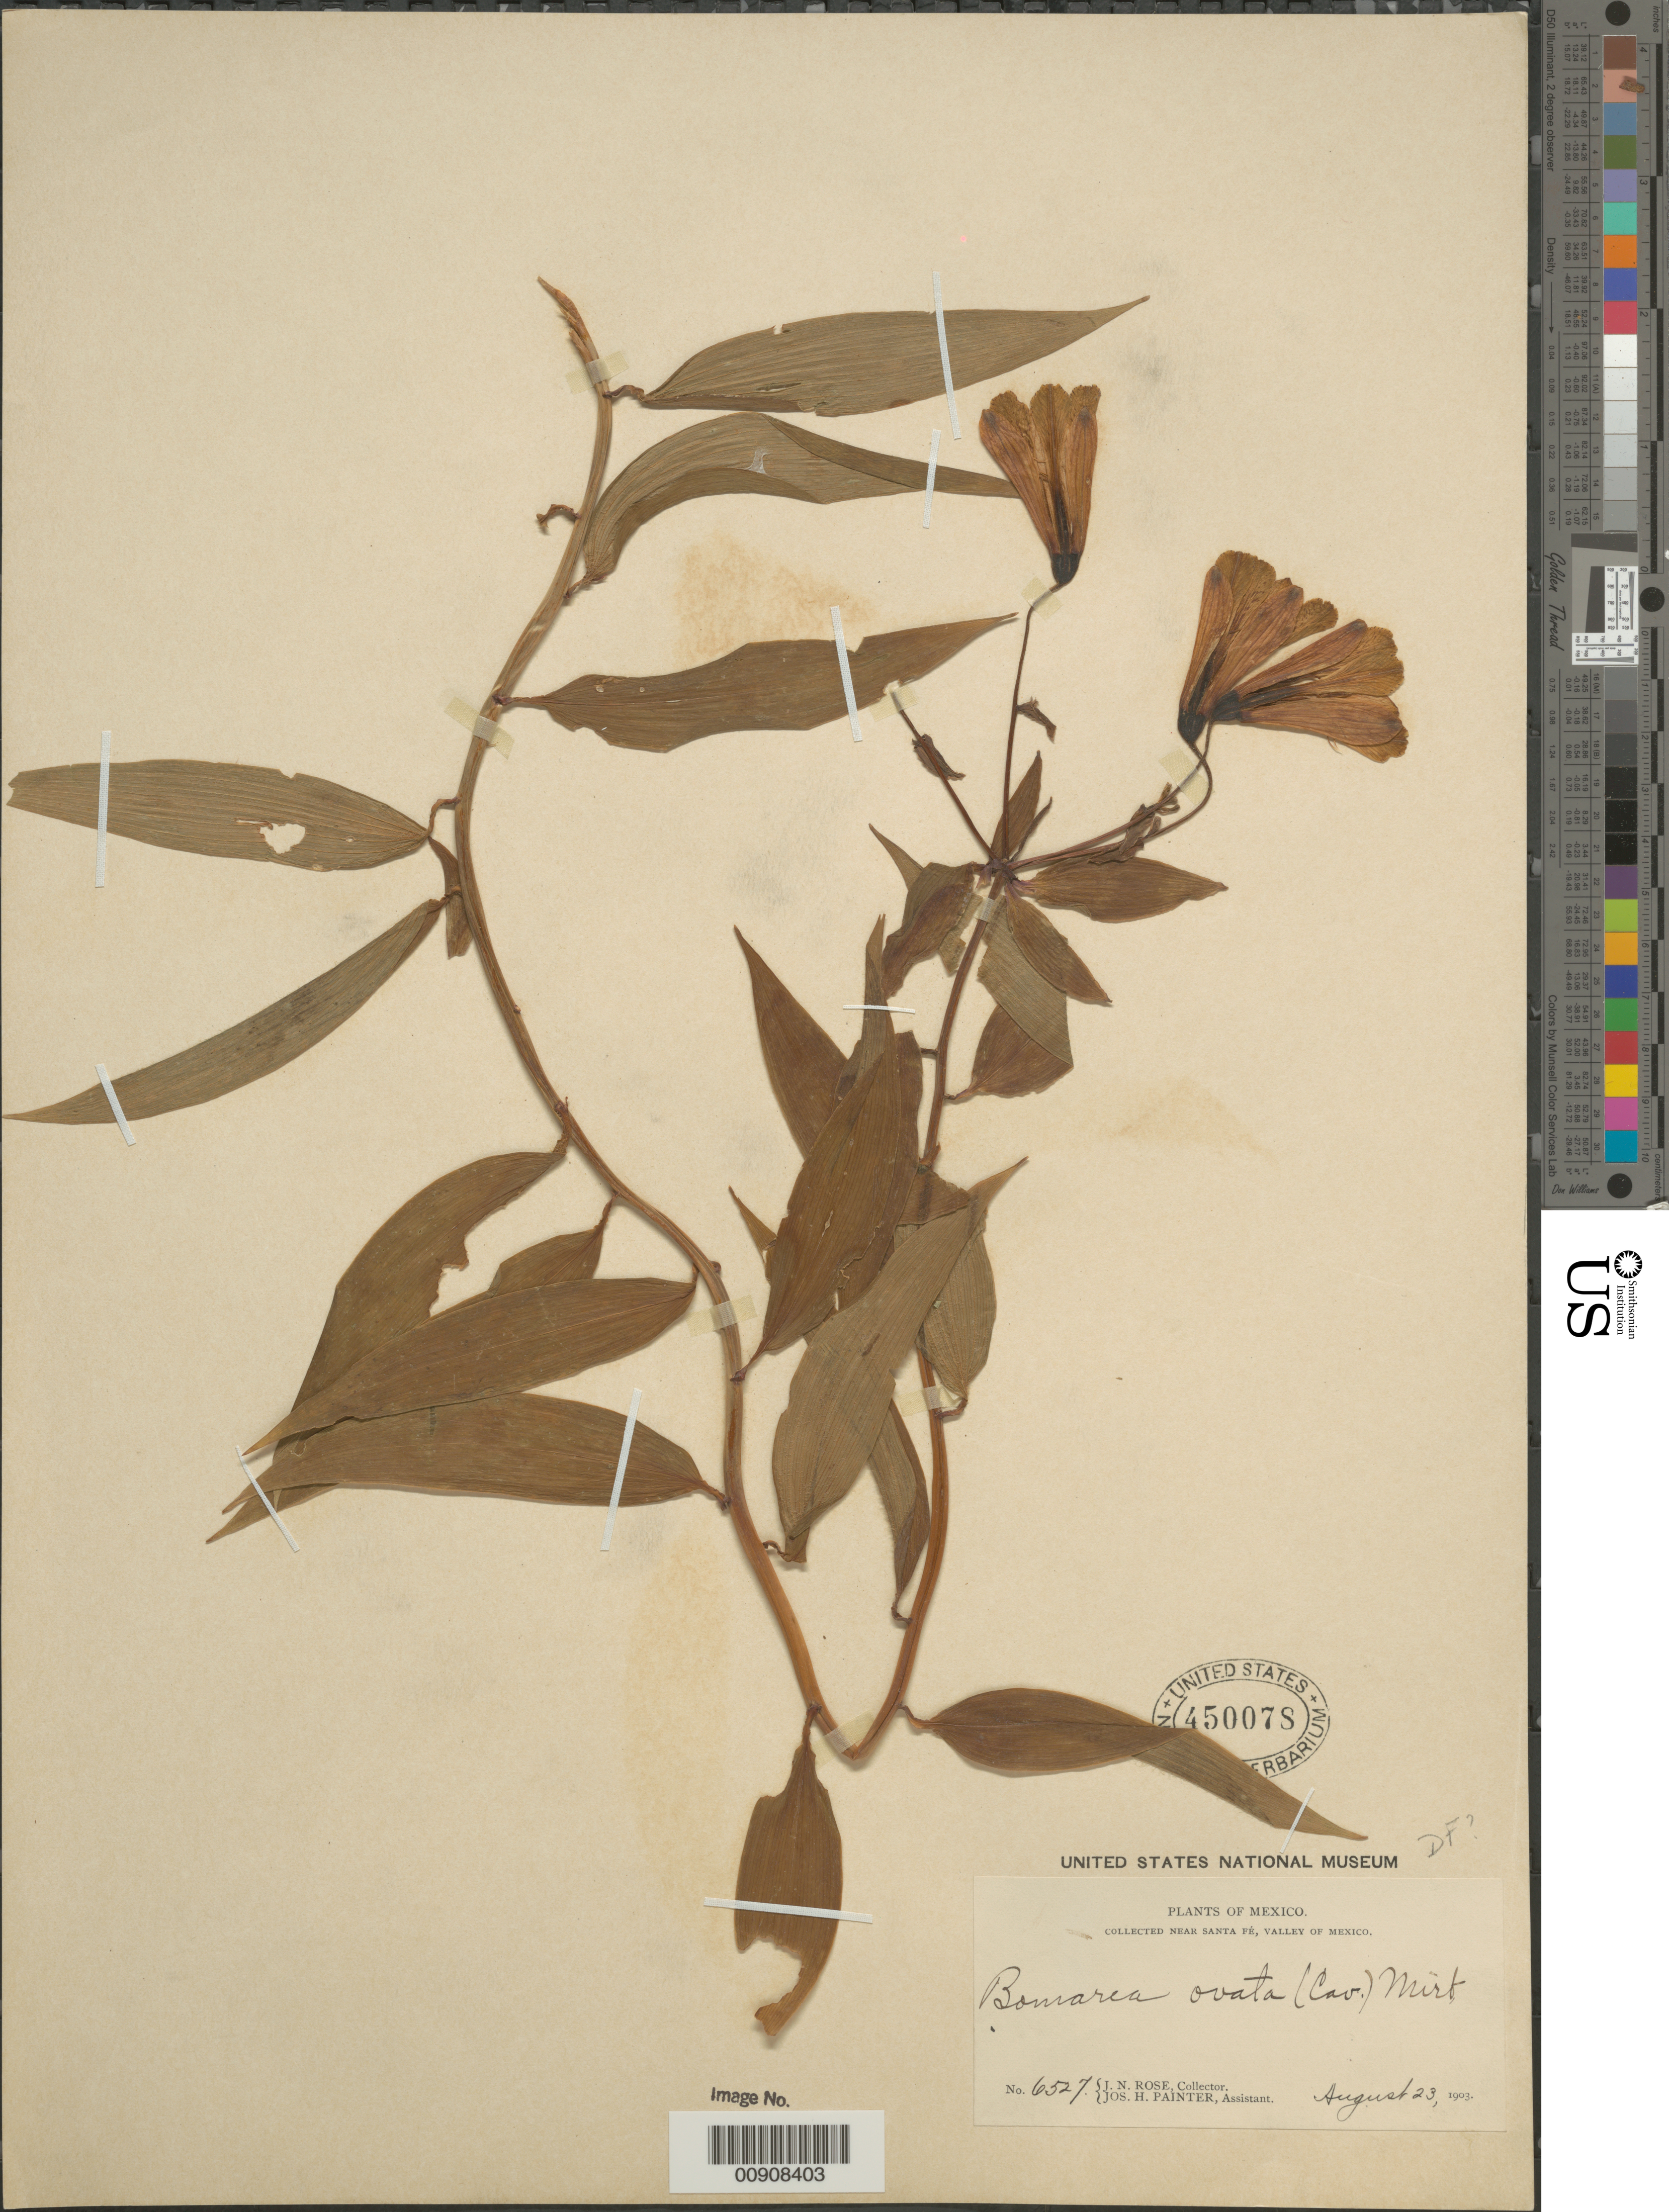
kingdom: Plantae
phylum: Tracheophyta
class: Liliopsida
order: Liliales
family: Alstroemeriaceae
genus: Bomarea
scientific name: Bomarea ovata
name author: (Cav.) Mirb.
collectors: J. N. Rose & J. H. Painter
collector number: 6527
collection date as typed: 23 Aug 1903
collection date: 1903-08-23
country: Mexico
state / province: Distrito Federal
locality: Near Santa Fé, Valley of Mexico.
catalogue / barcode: US 450078